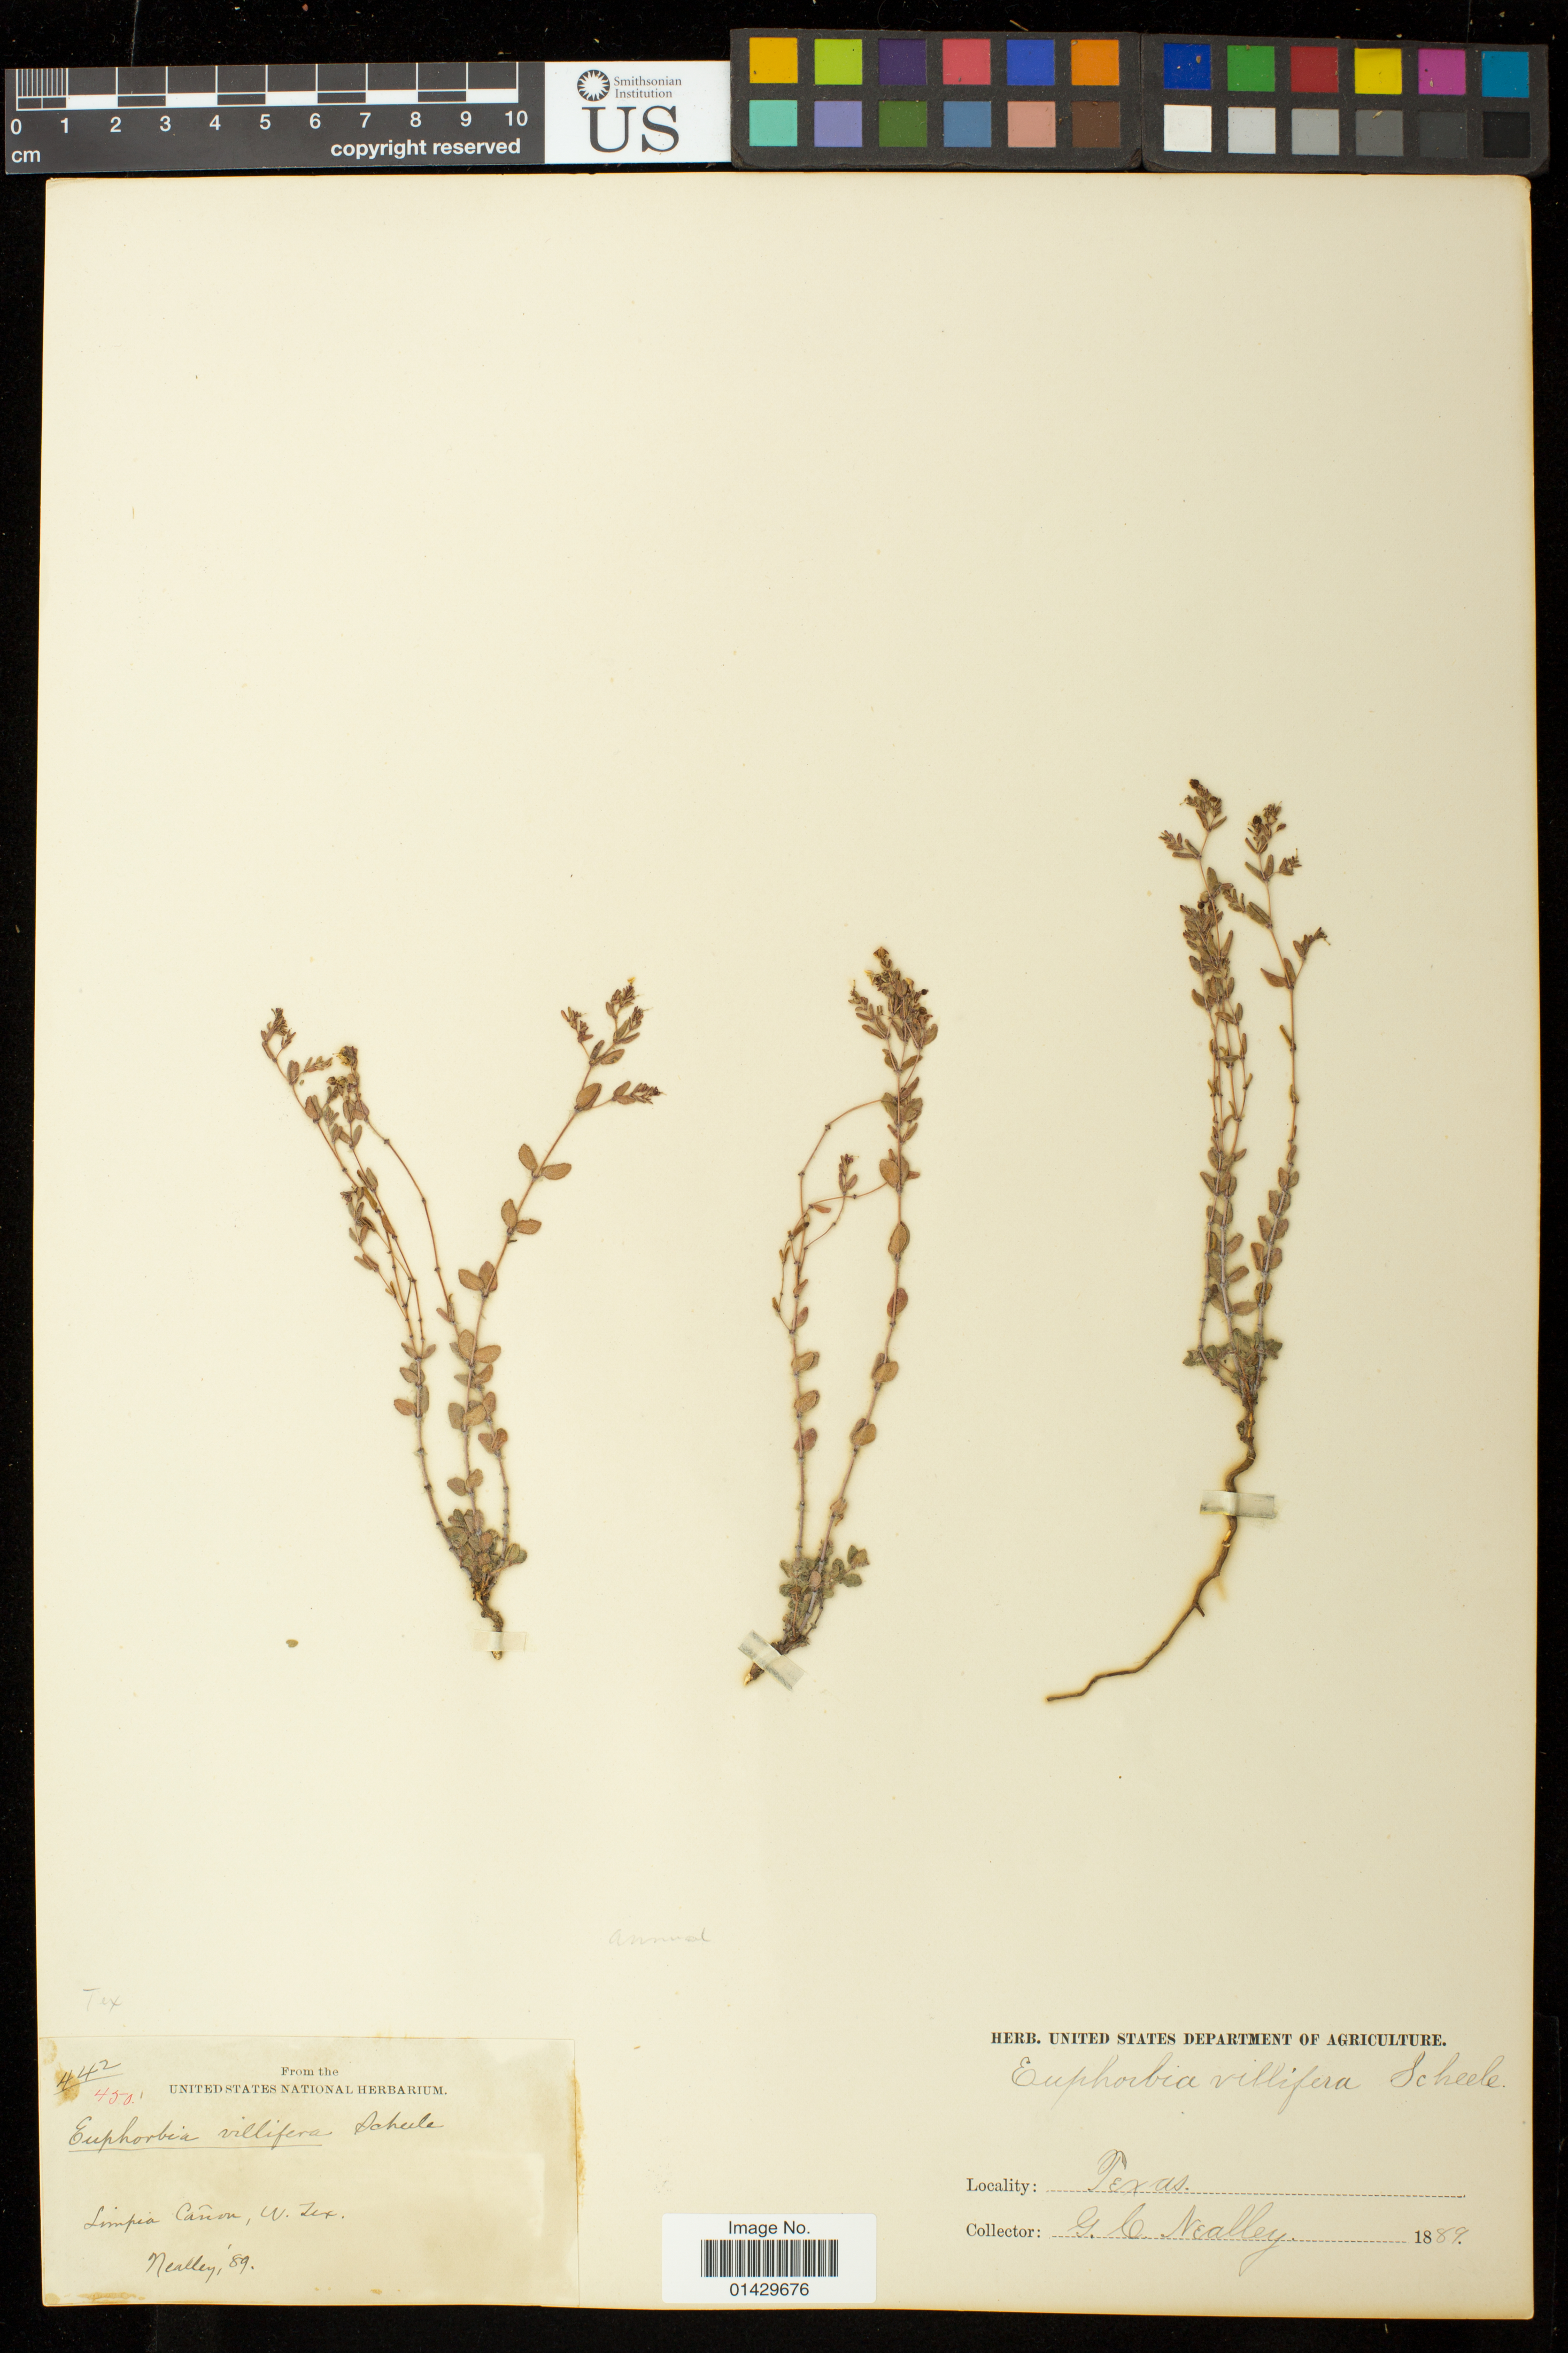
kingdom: Plantae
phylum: Tracheophyta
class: Magnoliopsida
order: Malpighiales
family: Euphorbiaceae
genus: Euphorbia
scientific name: Euphorbia villifera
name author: Scheele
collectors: G. C. Nealley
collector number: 442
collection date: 1889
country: United States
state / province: Texas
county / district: Jeff Davis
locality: Limpia Canyon